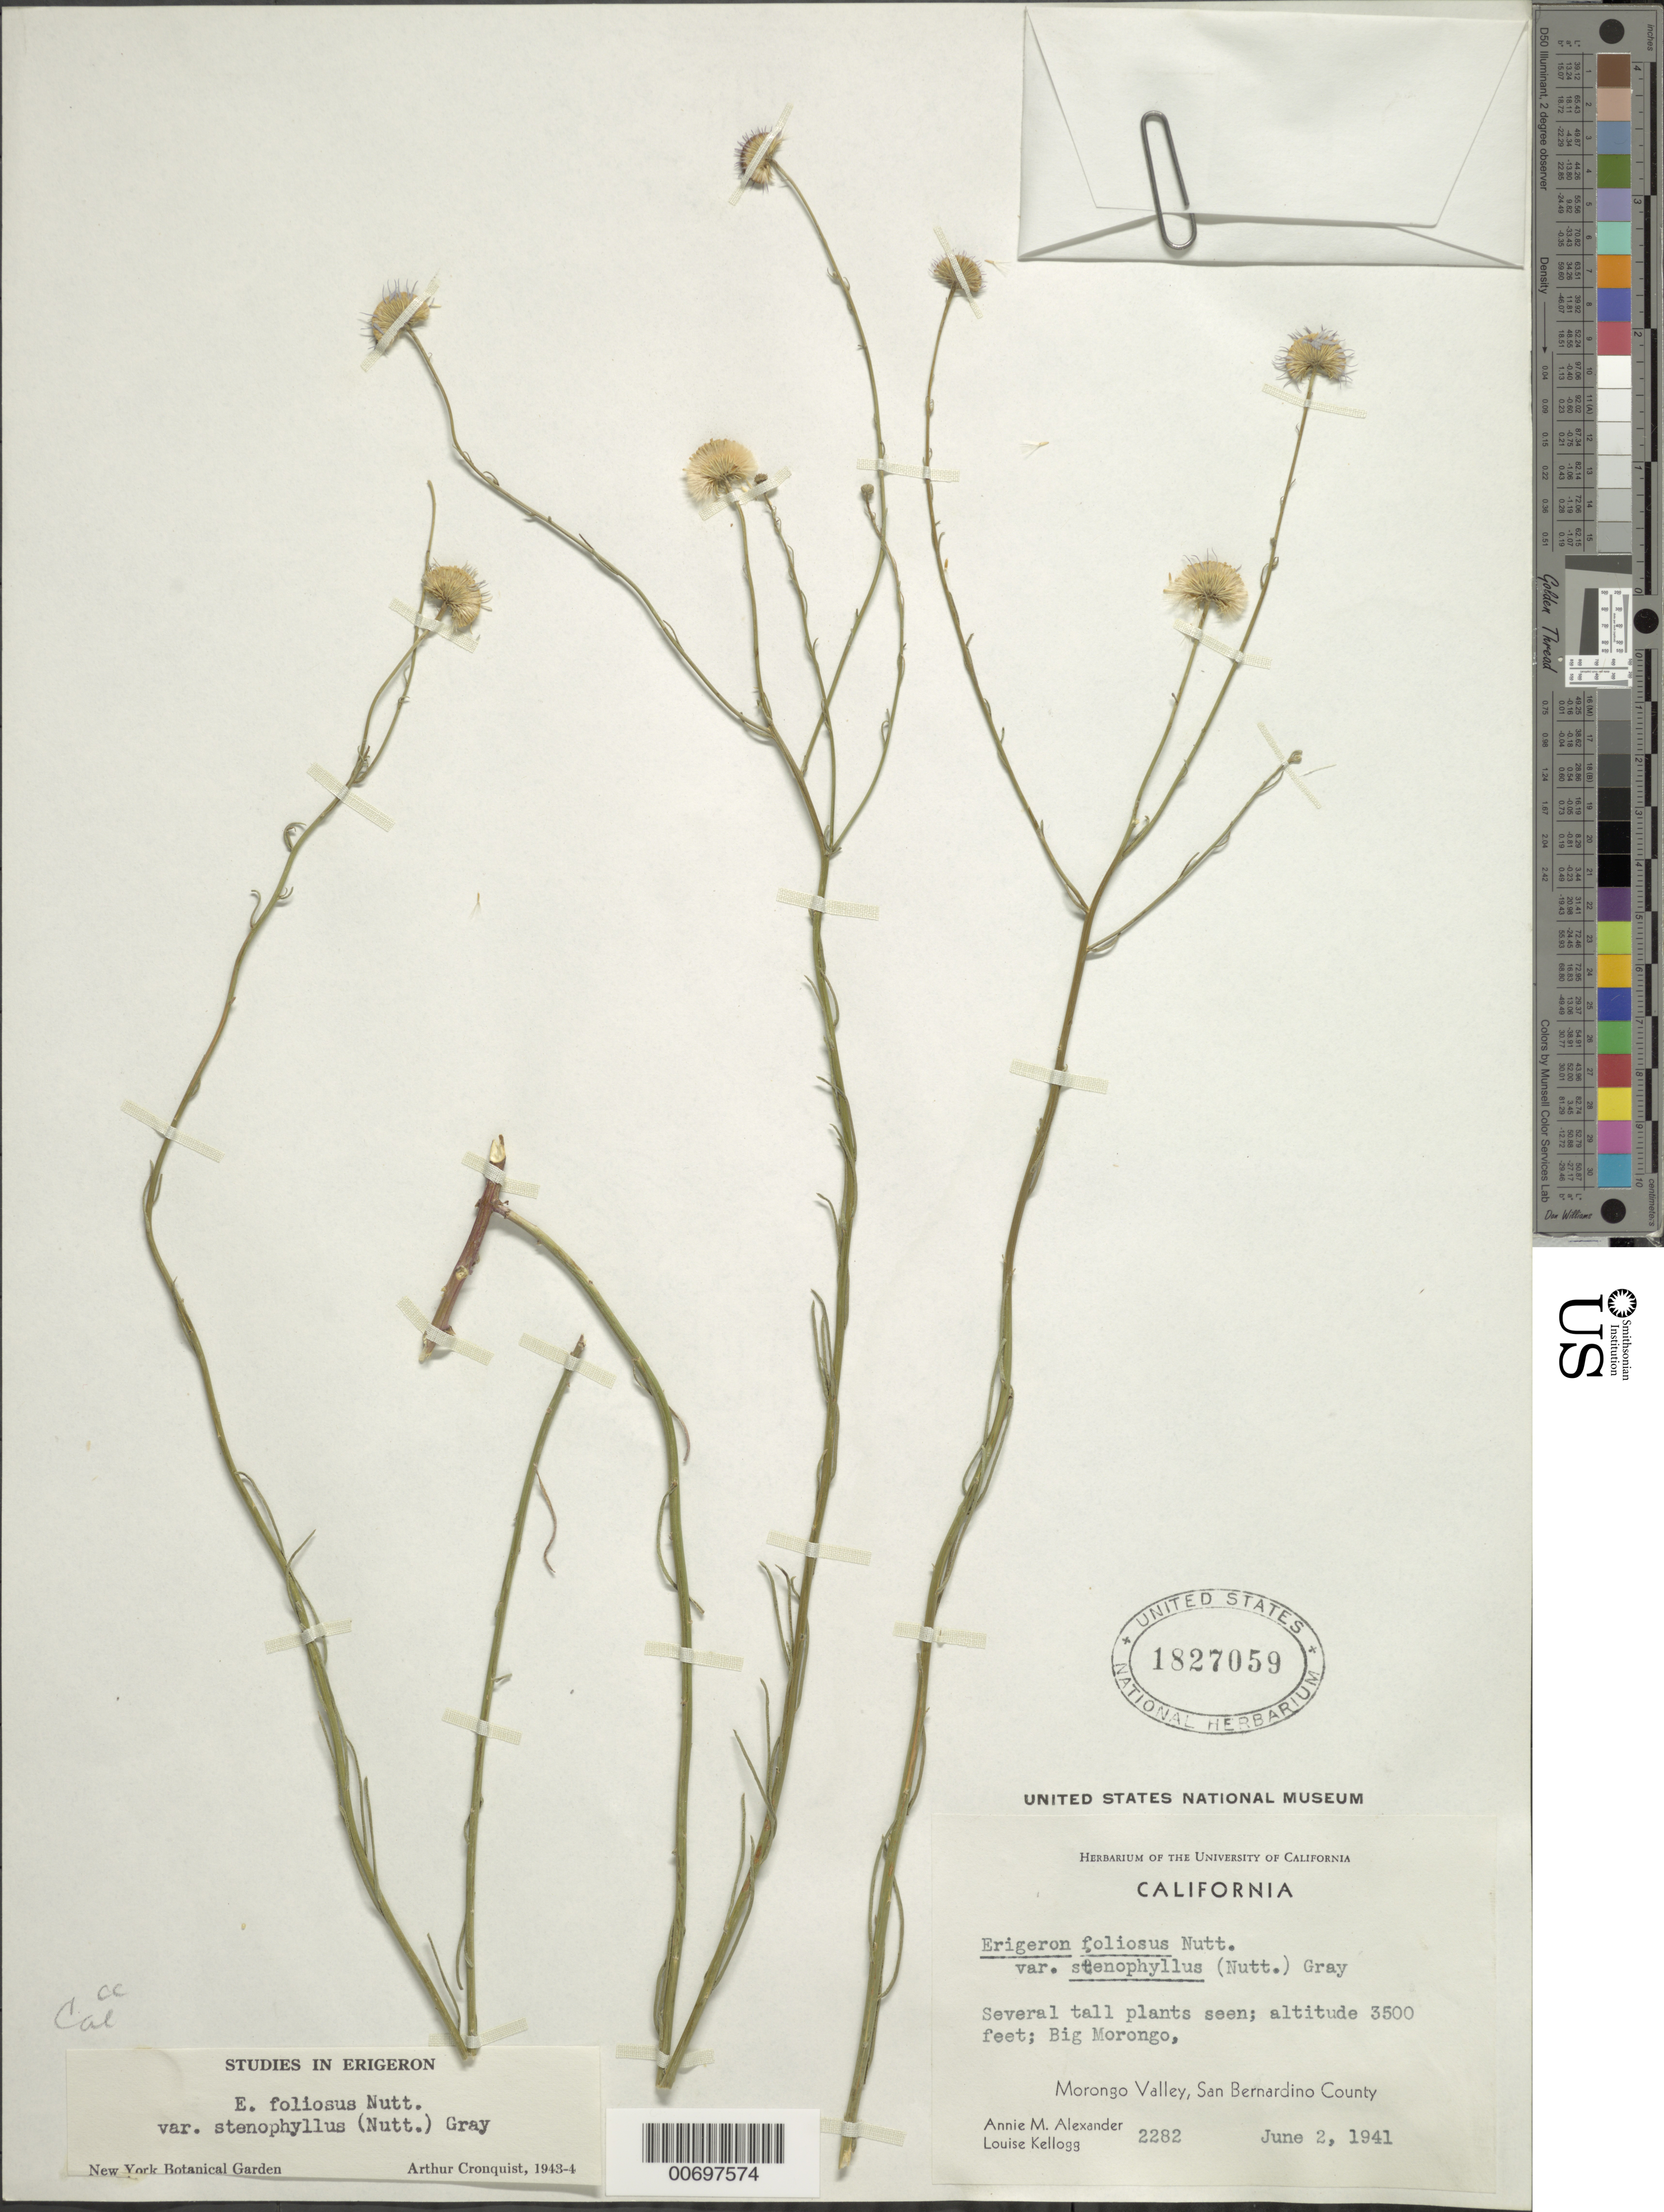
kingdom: Plantae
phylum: Tracheophyta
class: Magnoliopsida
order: Asterales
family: Asteraceae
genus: Erigeron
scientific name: Erigeron foliosus var. stenophyllus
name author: Nutt.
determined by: Cronquist, A. J.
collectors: A. M. Alexander & L. Kellogg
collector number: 2282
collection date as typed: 02 Jun 1941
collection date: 1941-06-02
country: United States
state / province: California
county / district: San Bernardino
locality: Big Morongo, Morongo Valley.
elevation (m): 1067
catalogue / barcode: US 1827059